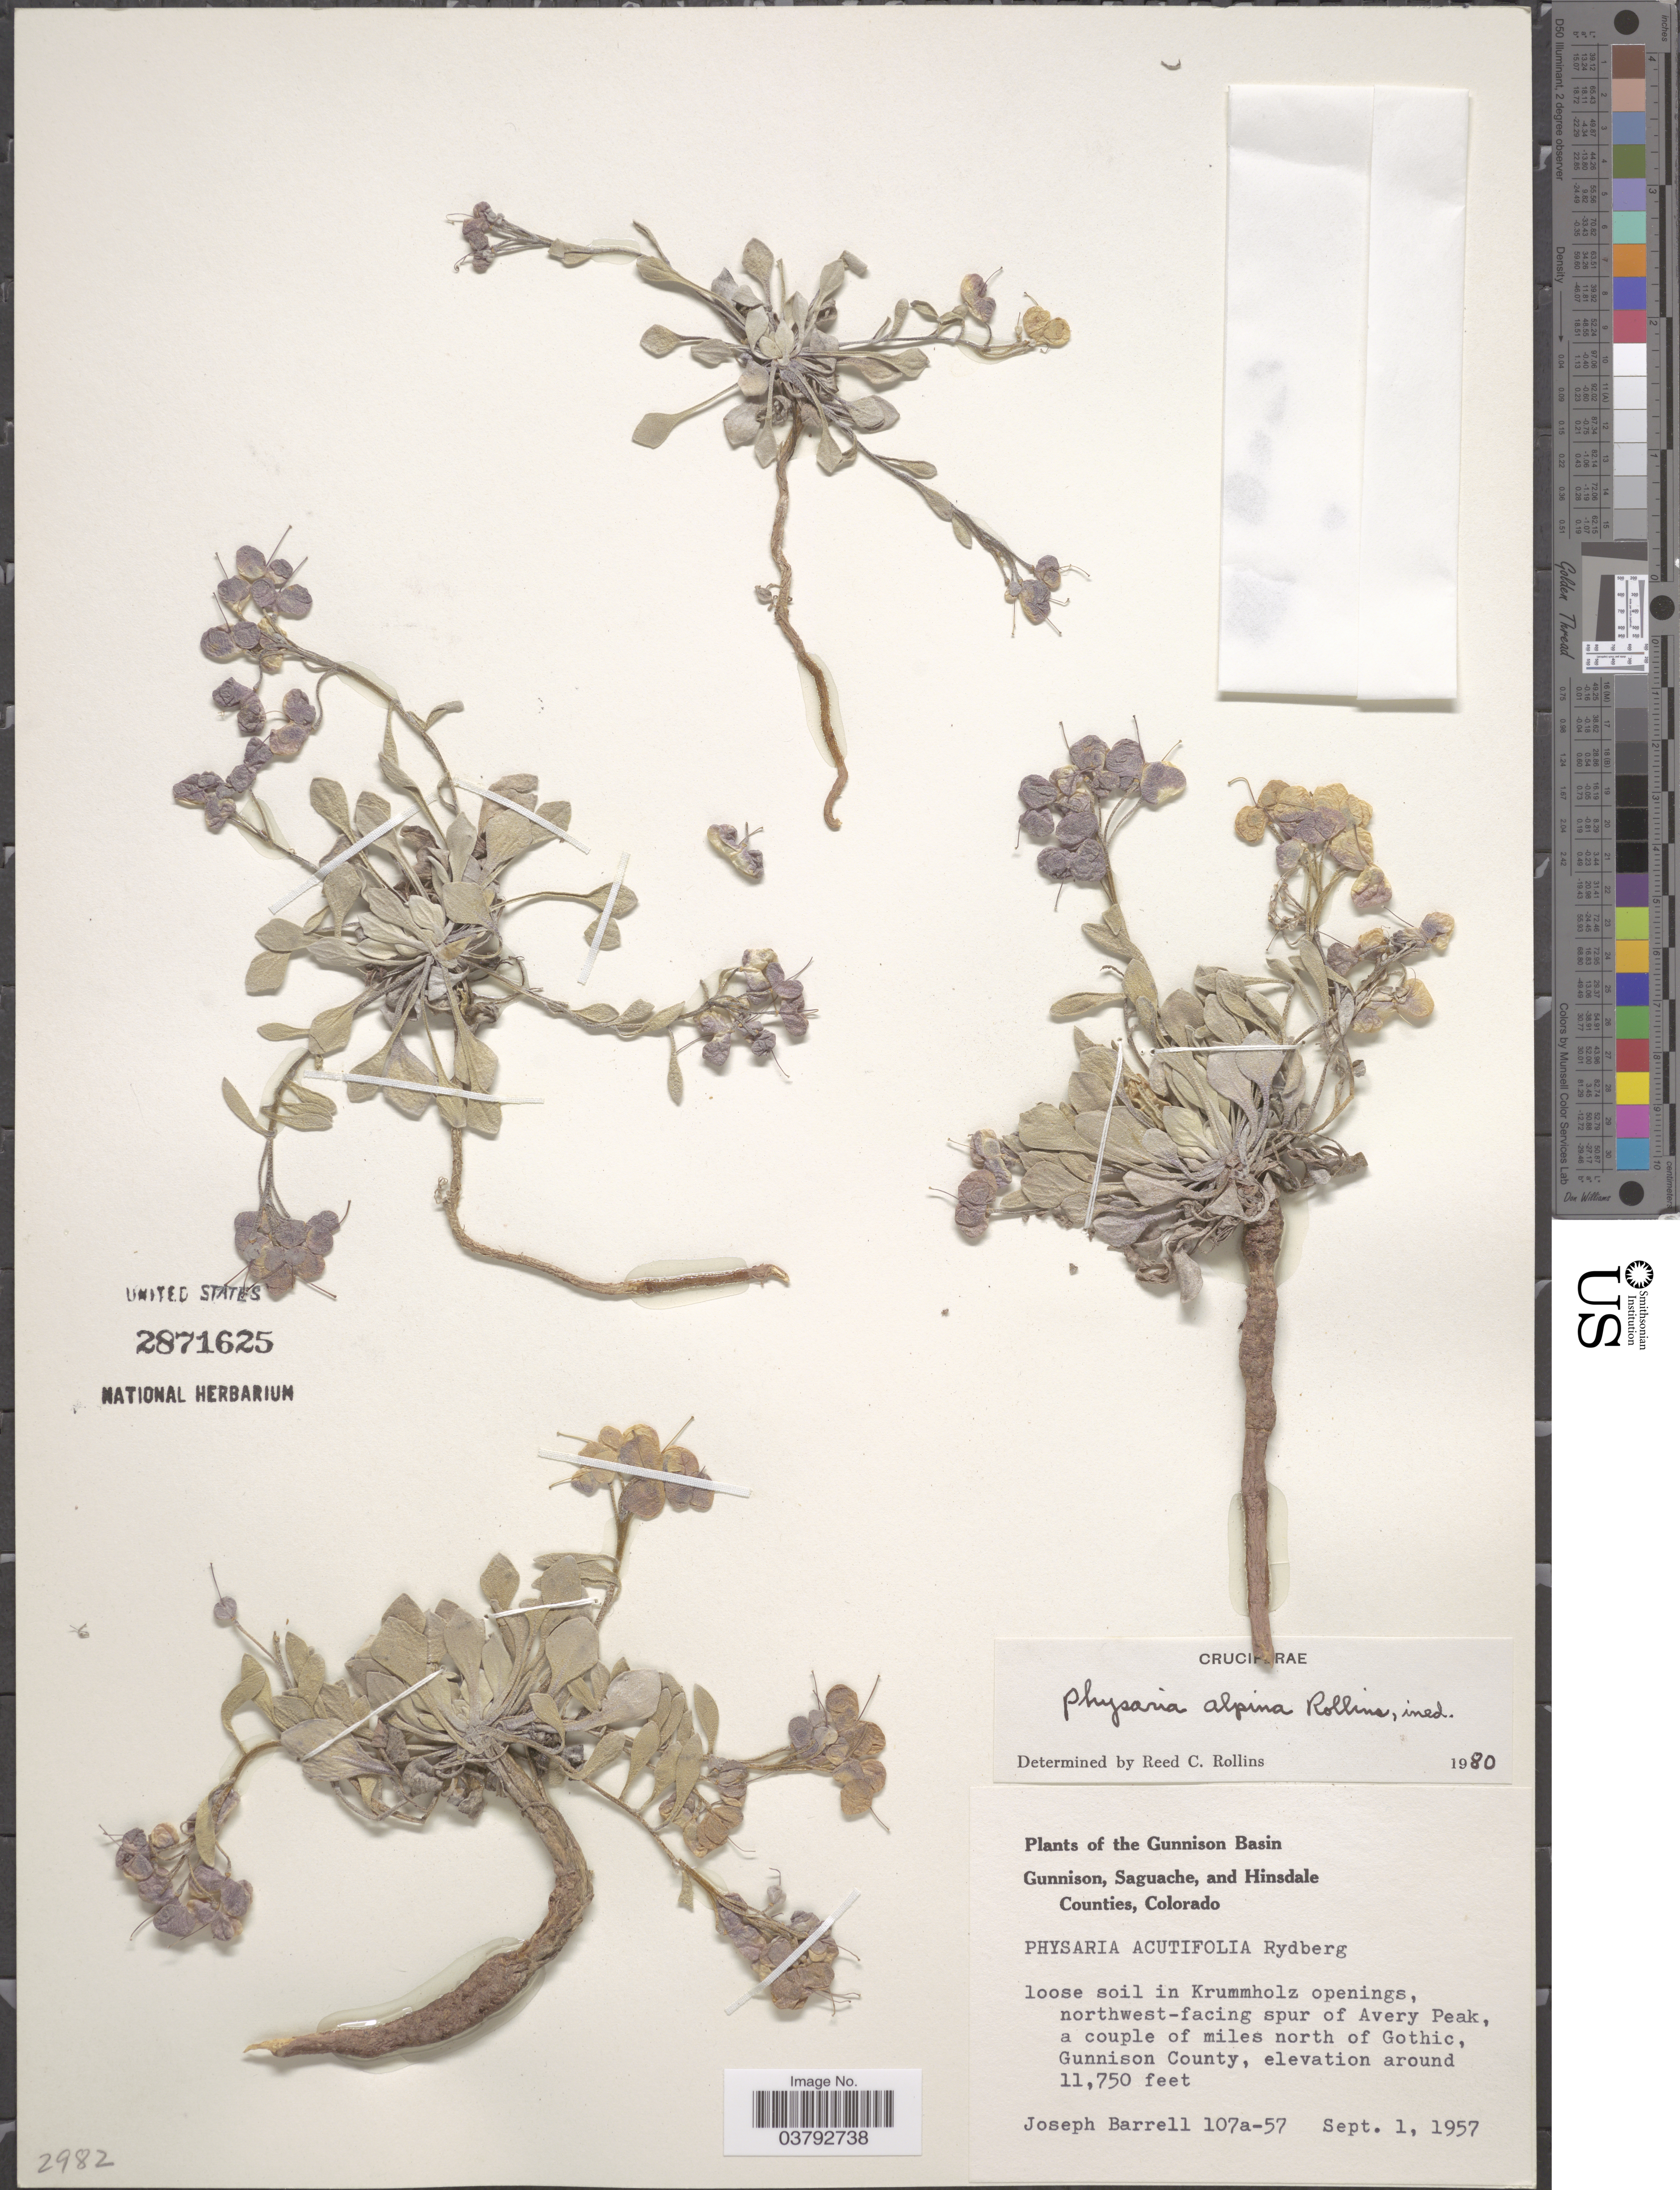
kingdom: Plantae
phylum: Tracheophyta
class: Magnoliopsida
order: Brassicales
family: Brassicaceae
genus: Physaria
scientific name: Physaria alpina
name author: Rollins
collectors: J. Barrell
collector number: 107a-57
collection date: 1957-09-01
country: United States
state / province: Colorado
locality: The Gunnison Basin. Northwest-facing spur of Avery Peak, a couple of miles north of Gothic, Gunnison County.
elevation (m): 3581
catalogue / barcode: US 2871625